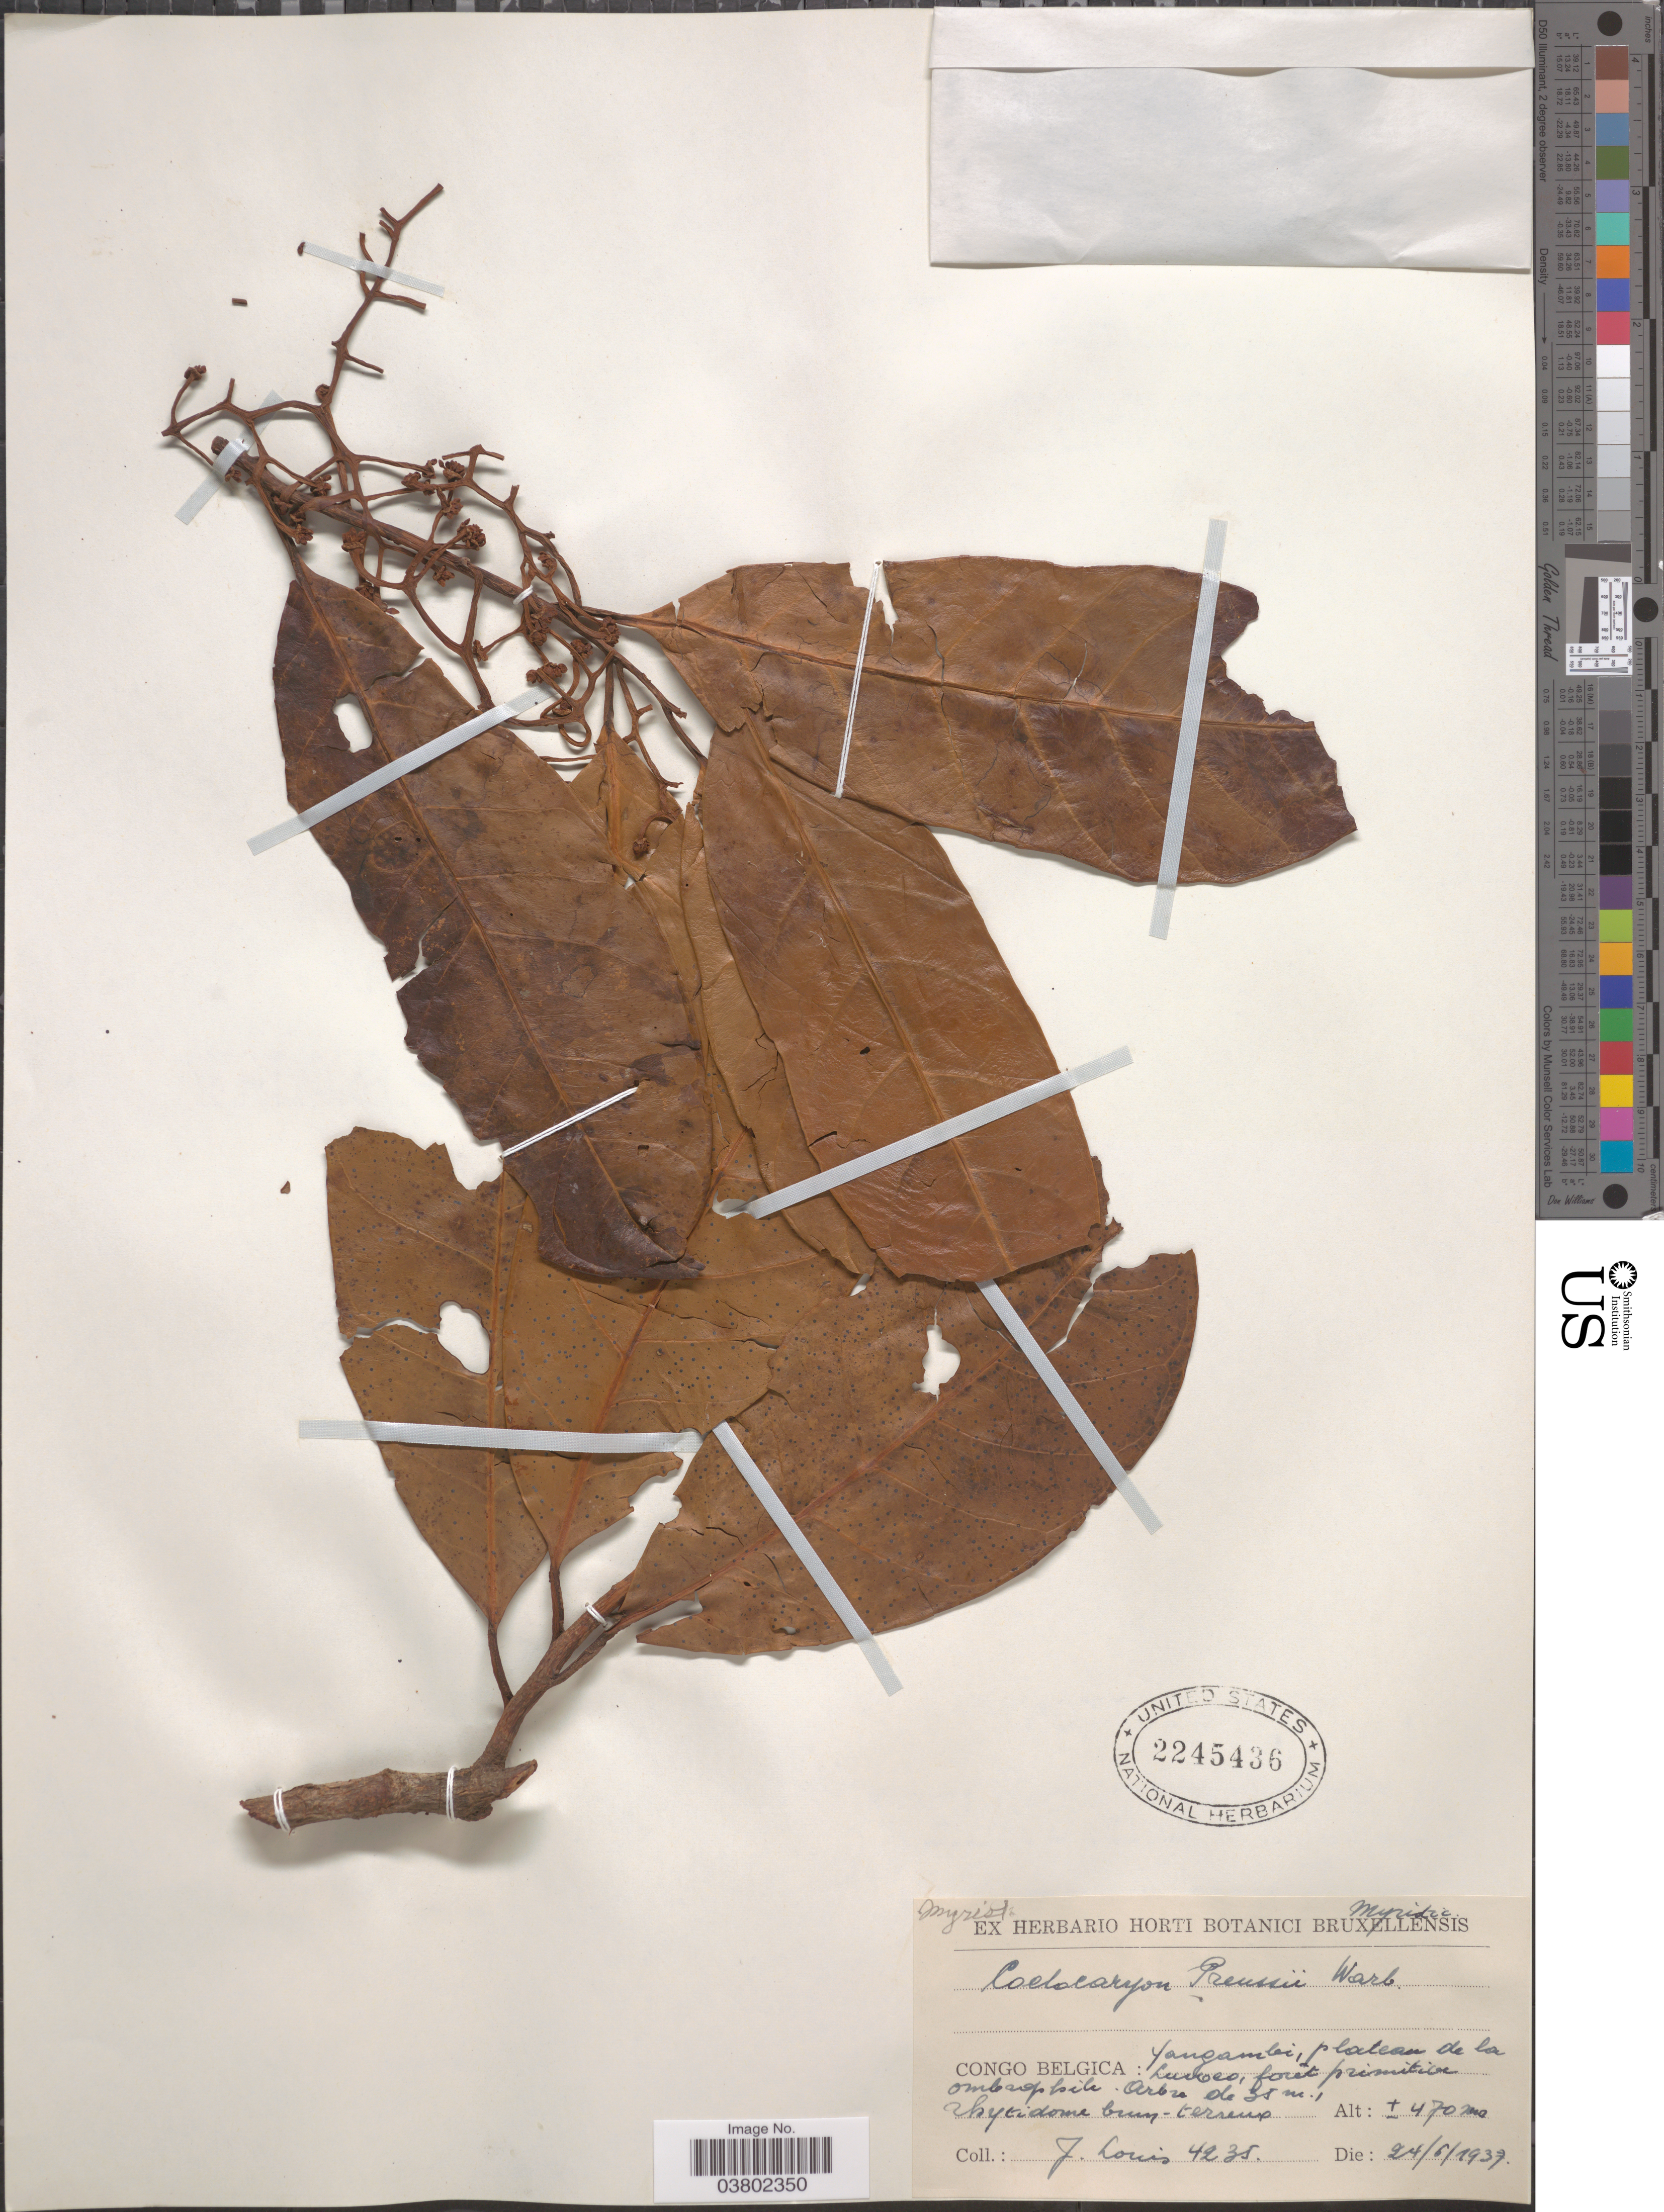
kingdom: Plantae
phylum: Tracheophyta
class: Magnoliopsida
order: Magnoliales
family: Myristicaceae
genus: Coelocaryon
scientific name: Coelocaryon preussii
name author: Warb.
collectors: J. Louis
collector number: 4235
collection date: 1937-06-24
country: Congo, Democratic Republic of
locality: Congo Belgica: Yangambi, plateau de la Luweo.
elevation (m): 470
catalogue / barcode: US 2245436